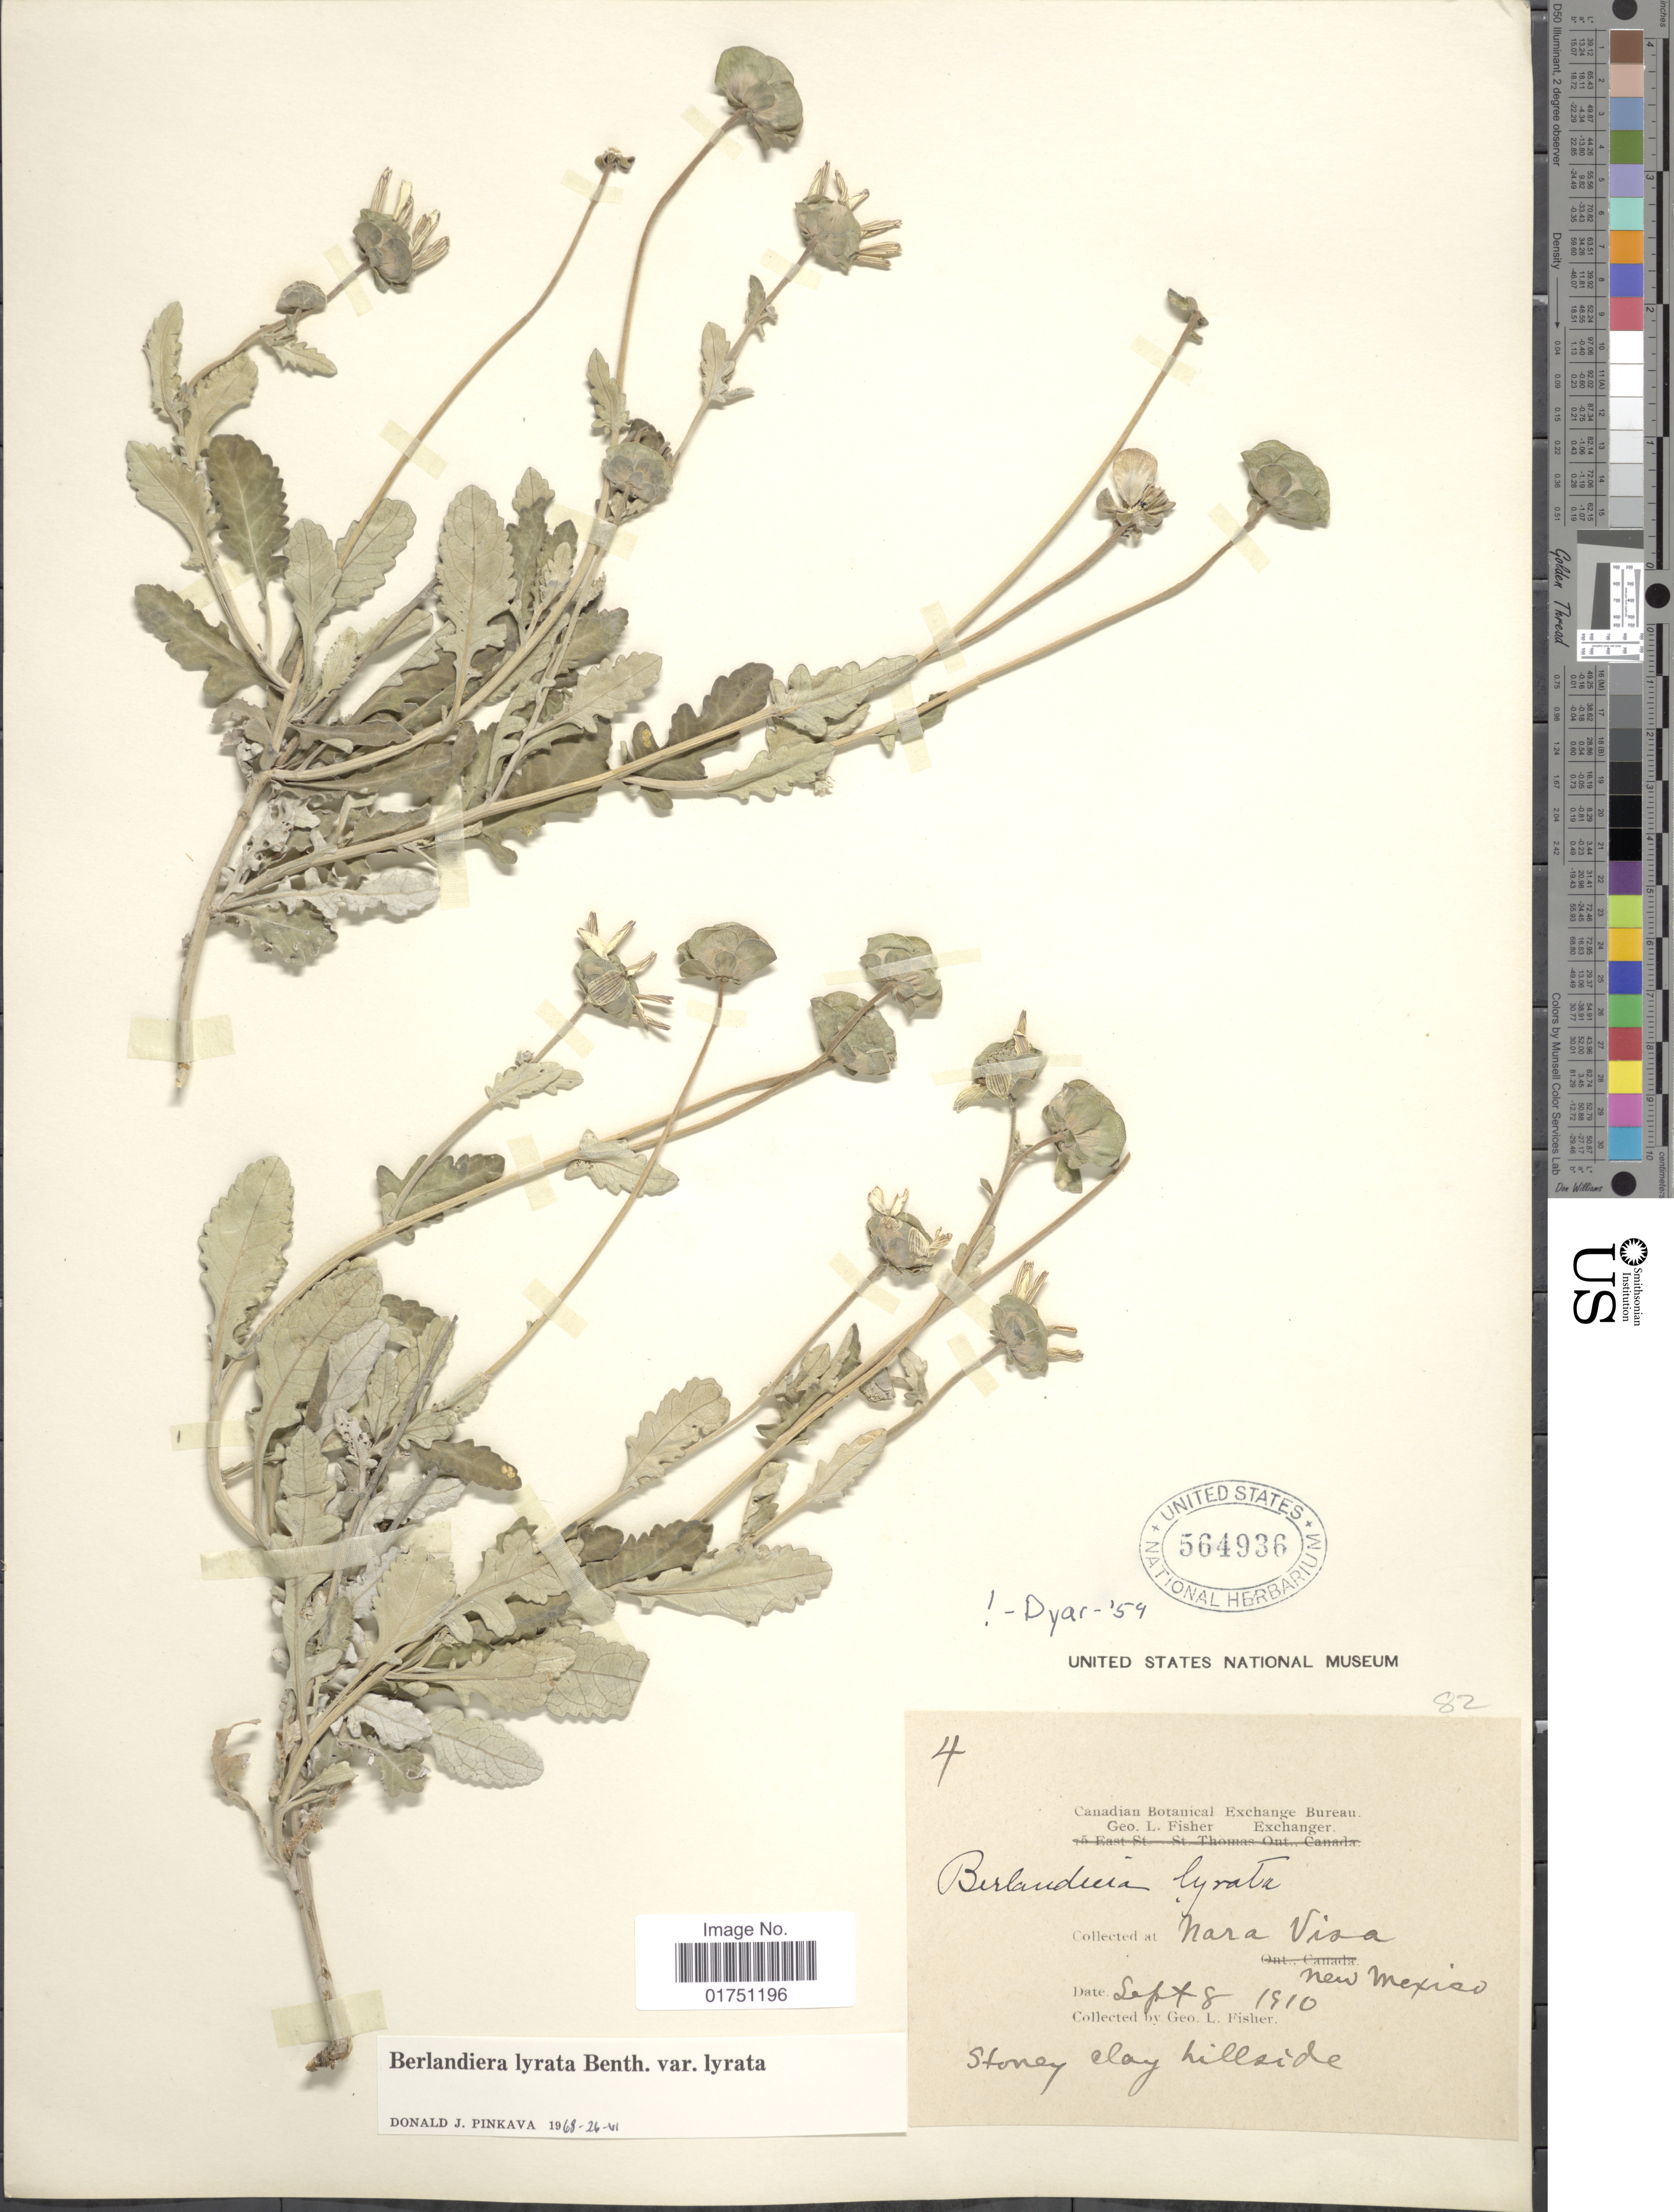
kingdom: Plantae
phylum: Tracheophyta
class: Magnoliopsida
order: Asterales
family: Asteraceae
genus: Berlandiera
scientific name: Berlandiera lyrata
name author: Benth.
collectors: G. L. Fisher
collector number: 4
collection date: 1910-09-08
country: United States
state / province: New Mexico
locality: Nara Visa, New Mexico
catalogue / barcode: US 564936